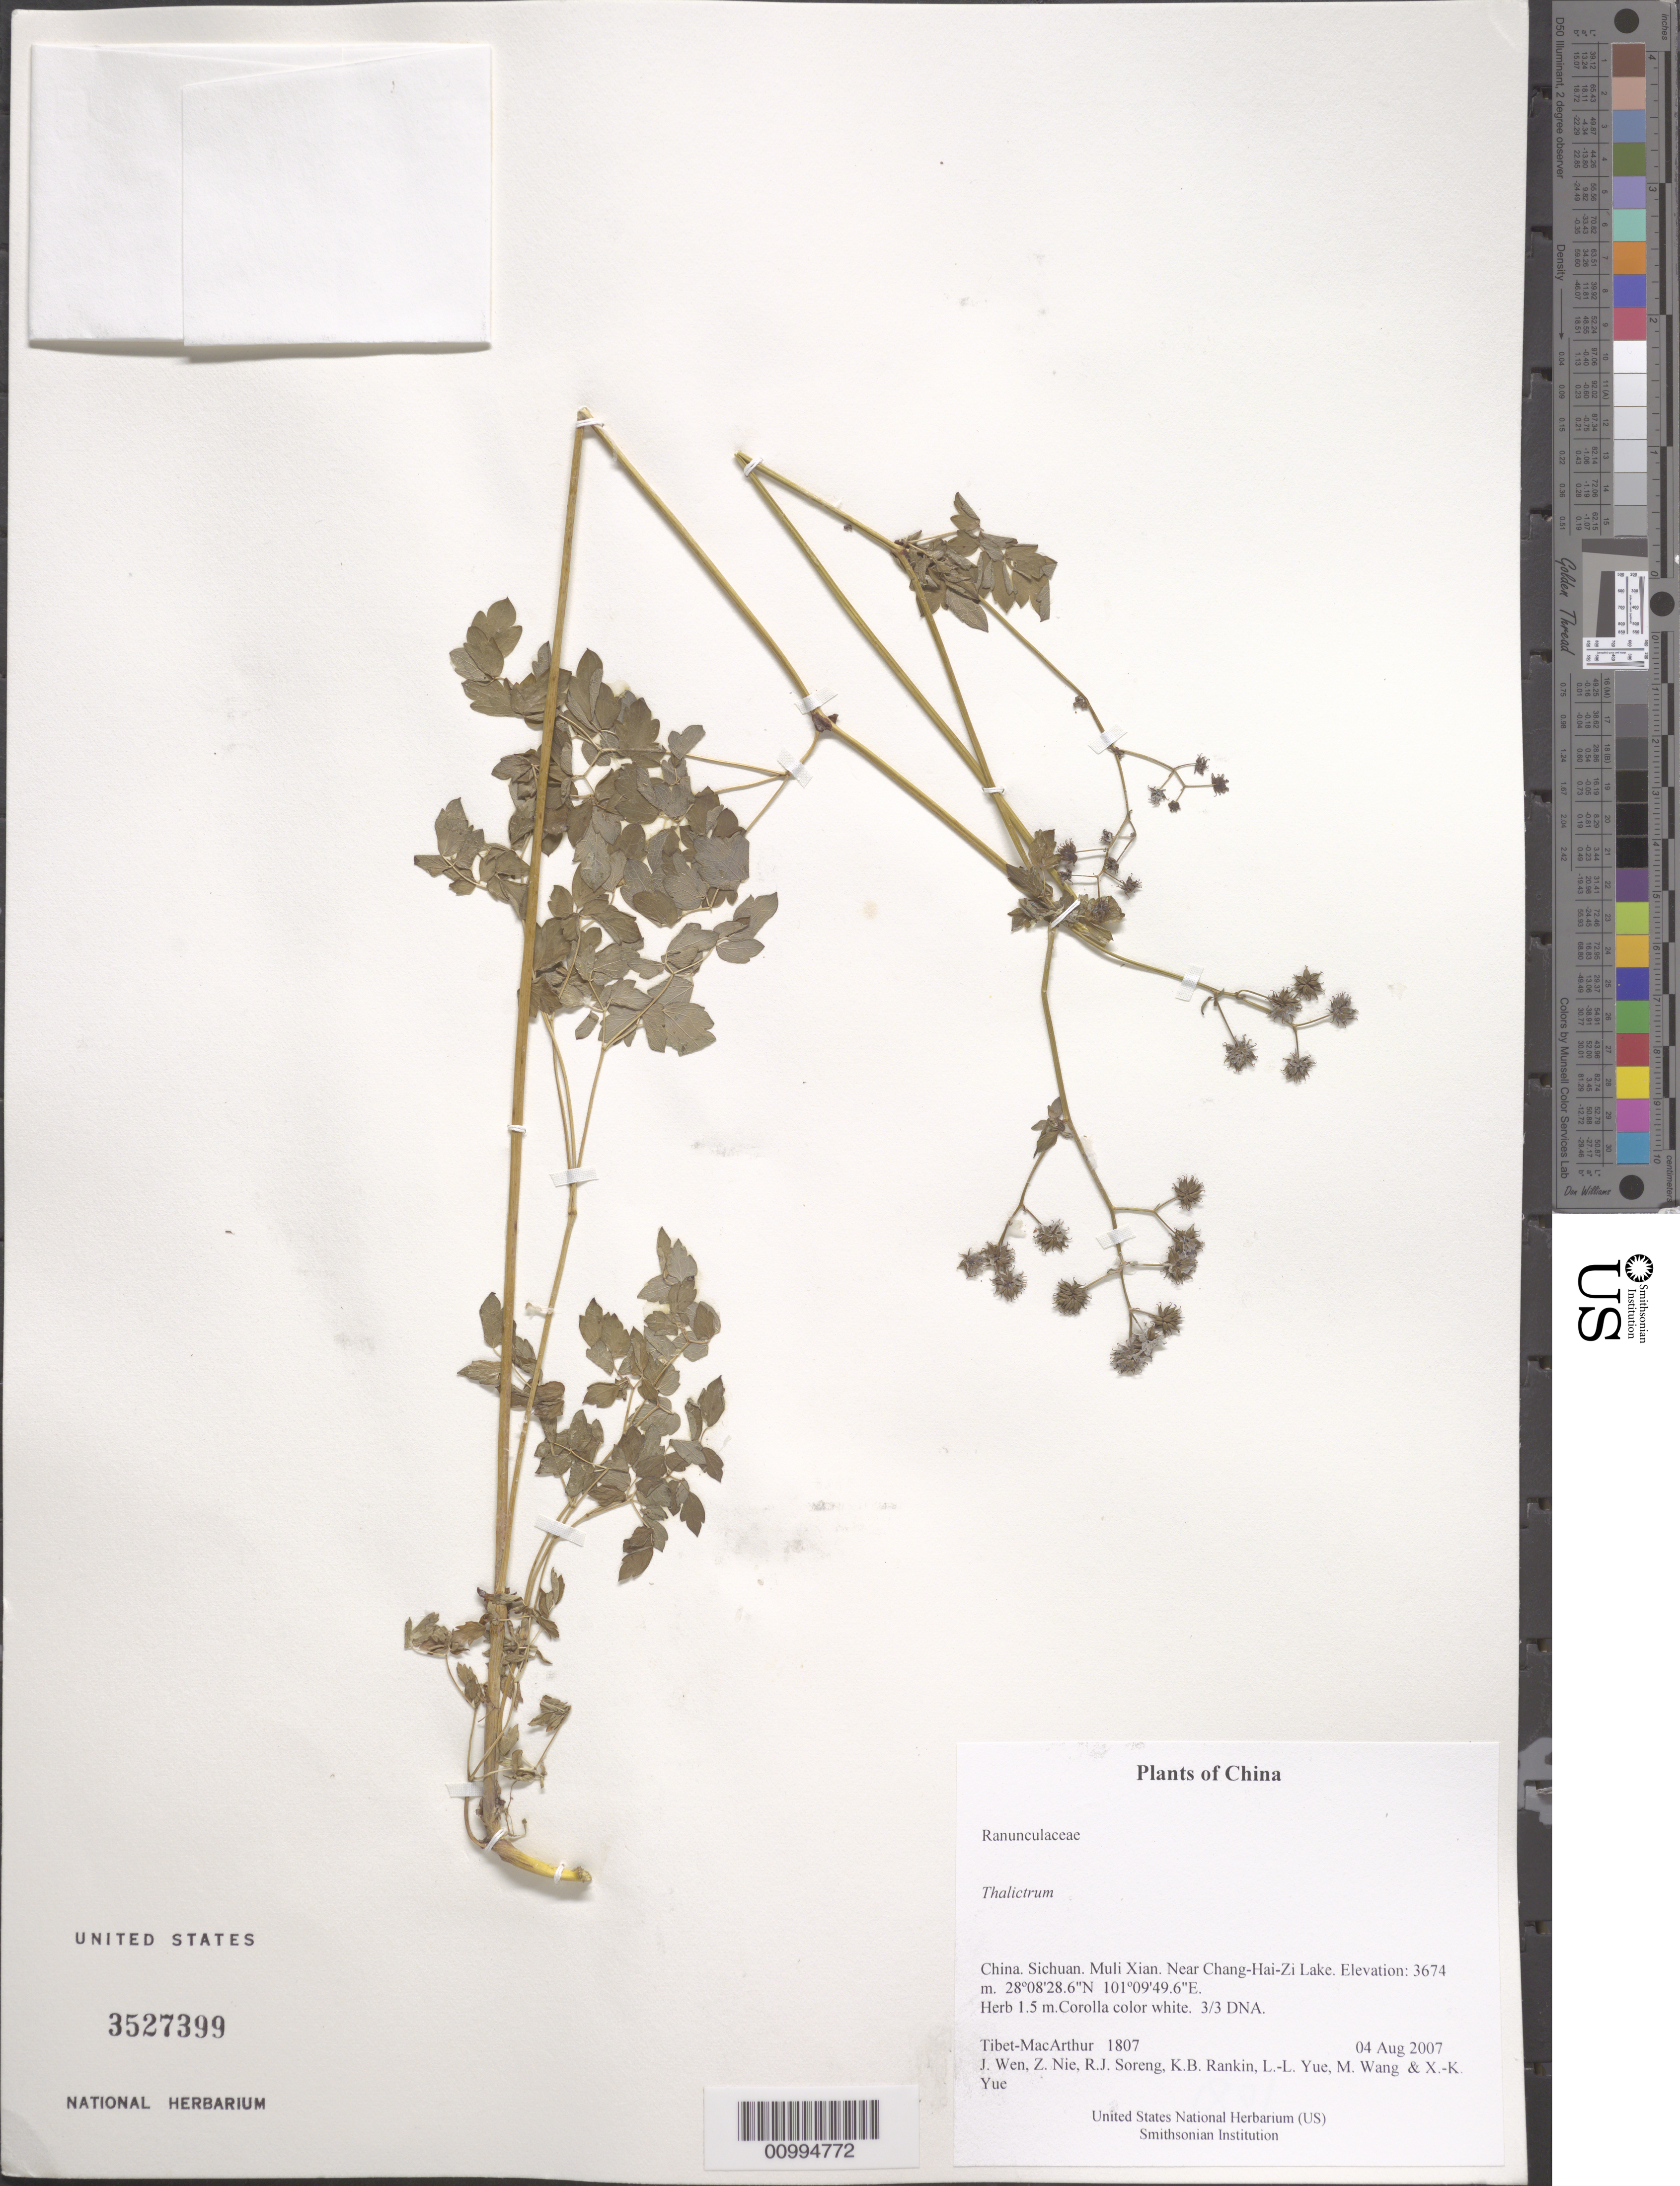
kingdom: Plantae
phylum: Tracheophyta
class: Magnoliopsida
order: Ranunculales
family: Ranunculaceae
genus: Thalictrum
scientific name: Thalictrum sp.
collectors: Tibet-MacArthur, J. Wen, Z. Nie, R. J. Soreng, K. Rankin, L. Yue, M. Wang & X. Yue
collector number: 1807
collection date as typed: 04 Aug 2007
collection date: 2007-08-04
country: China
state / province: Sichuan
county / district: Muli Xian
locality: Near Chang-Hai-Zi Lake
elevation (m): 3674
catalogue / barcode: US 3527399